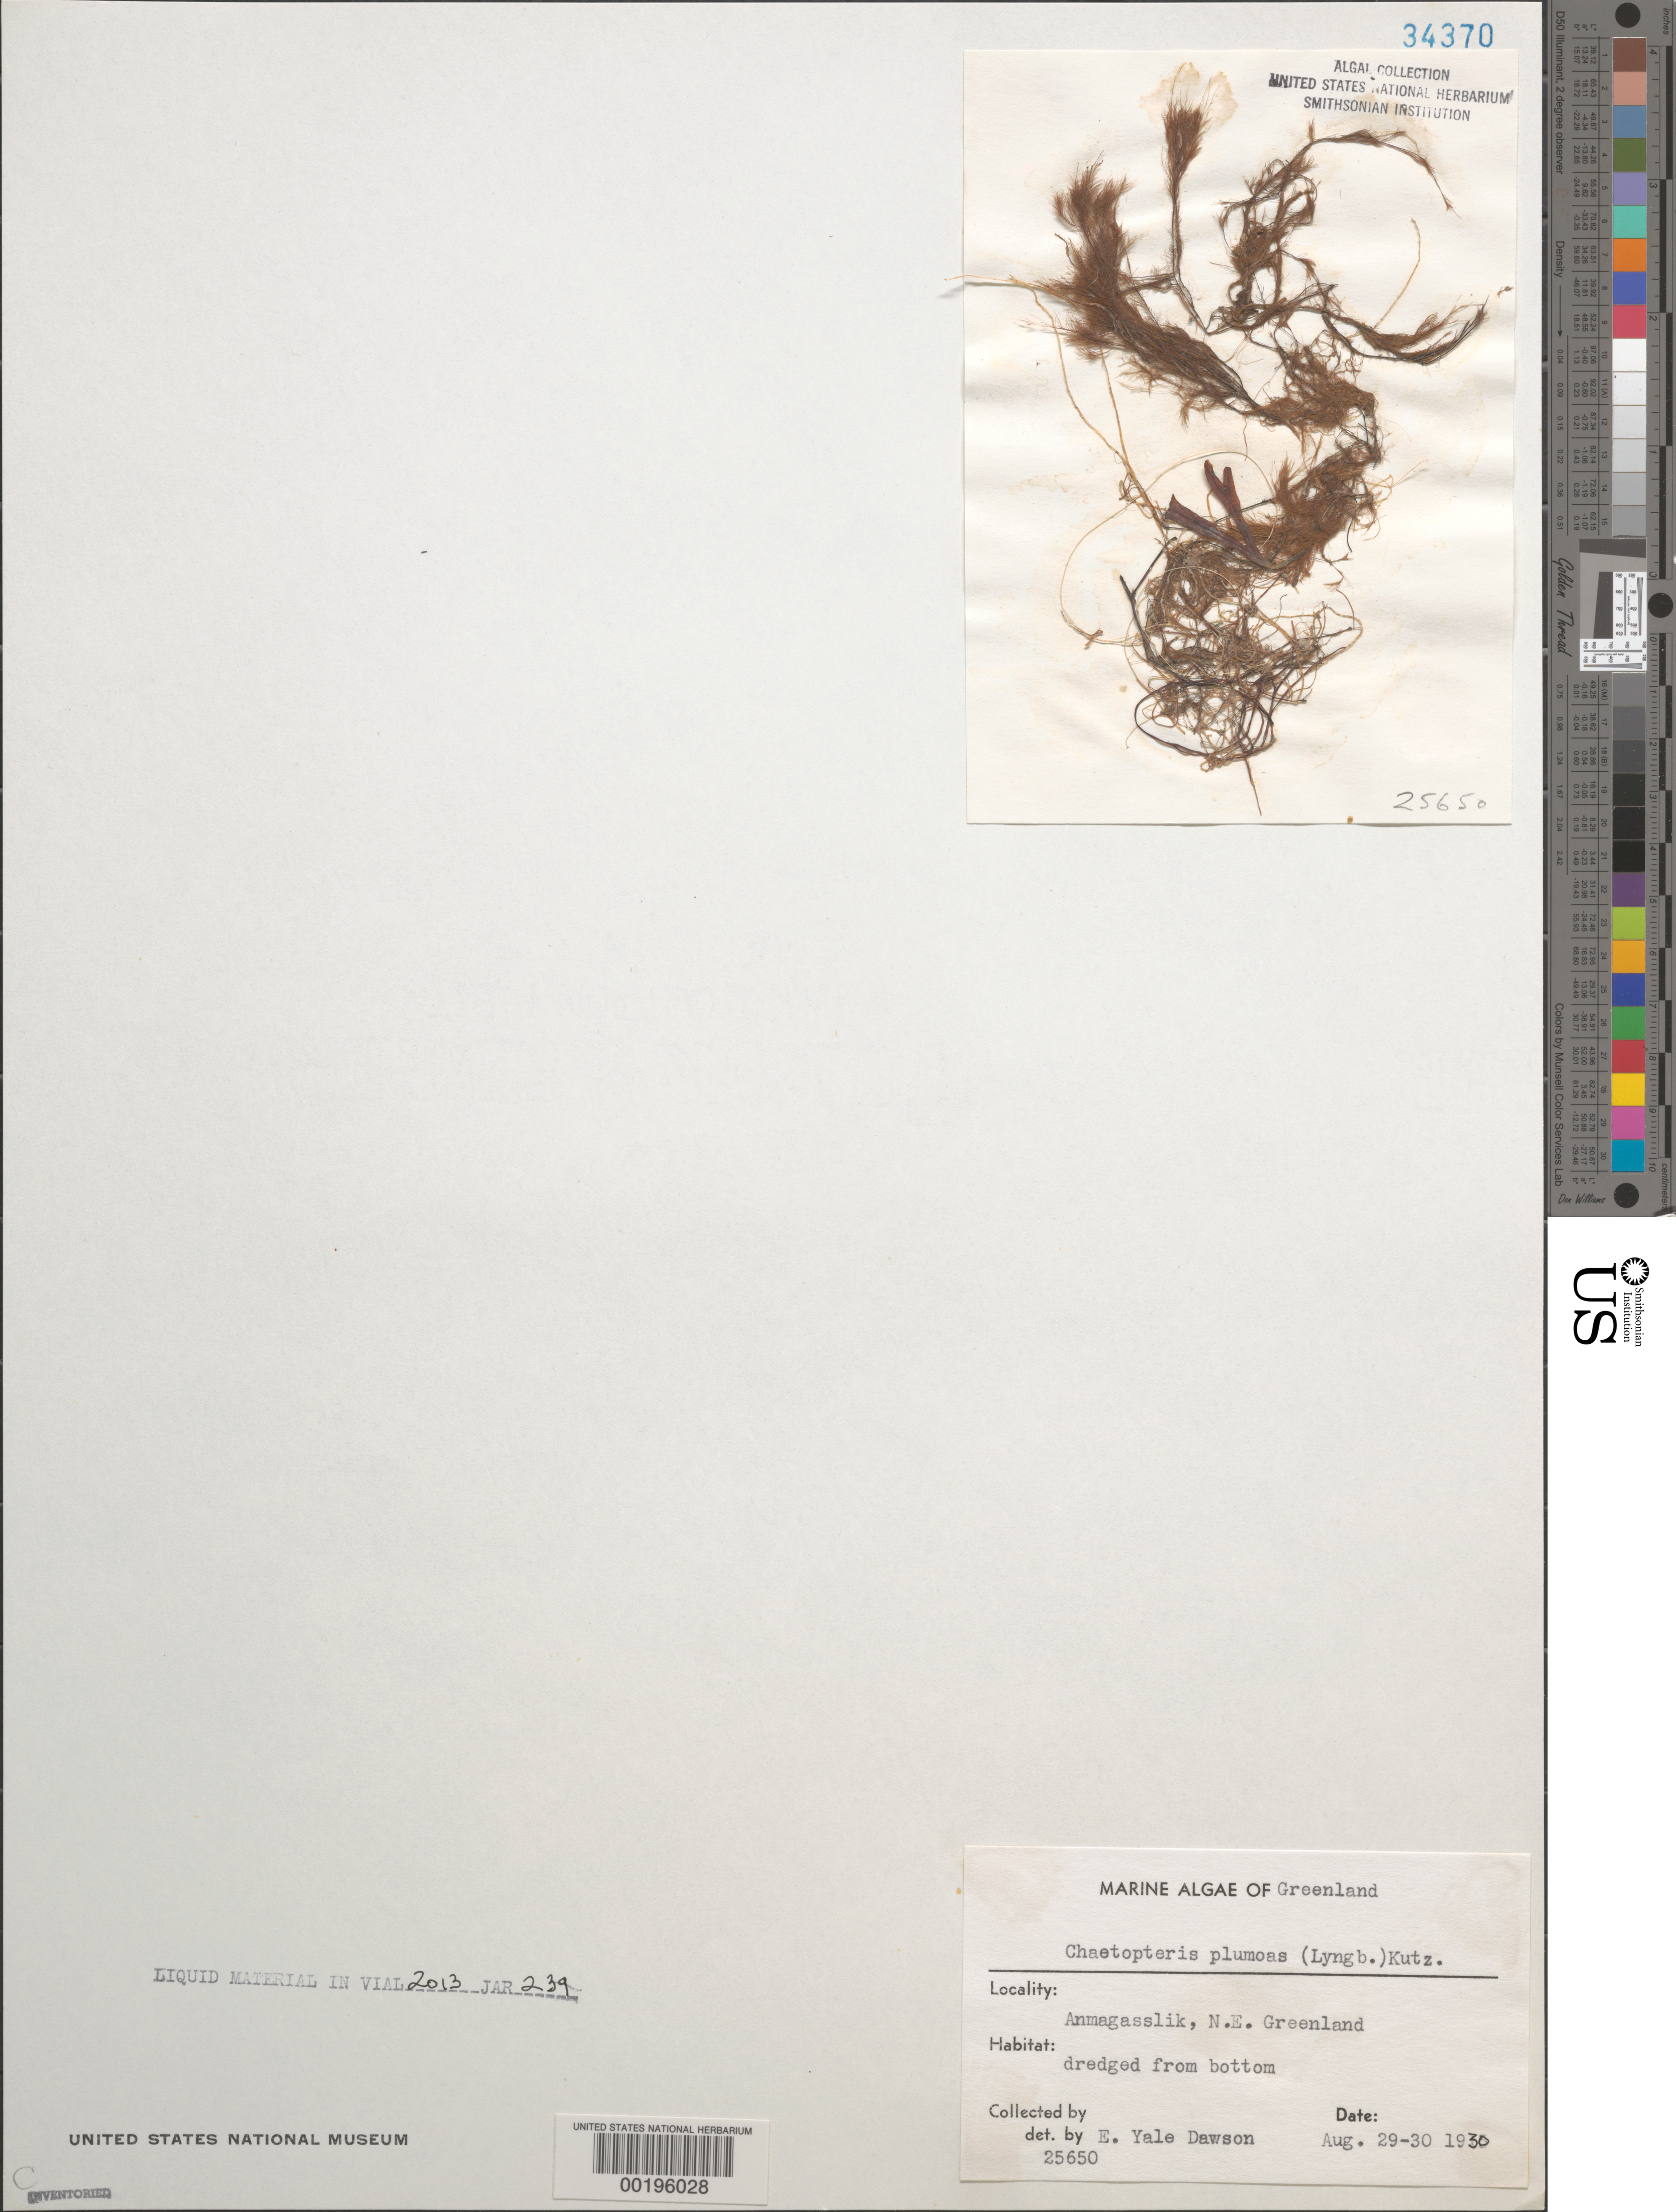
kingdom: Chromista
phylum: Ochrophyta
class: Phaeophyceae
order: Sphacelariales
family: Sphacelariaceae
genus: Chaetopteris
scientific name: Chaetopteris plumosa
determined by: Dawson, E. Y.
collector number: EYD 25650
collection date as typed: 29 Aug 1930 TO 30 Aug 1930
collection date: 1930-08-29/1930-08-30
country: Greenland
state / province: Ostgronland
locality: Angmagssalik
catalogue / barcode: US 34370